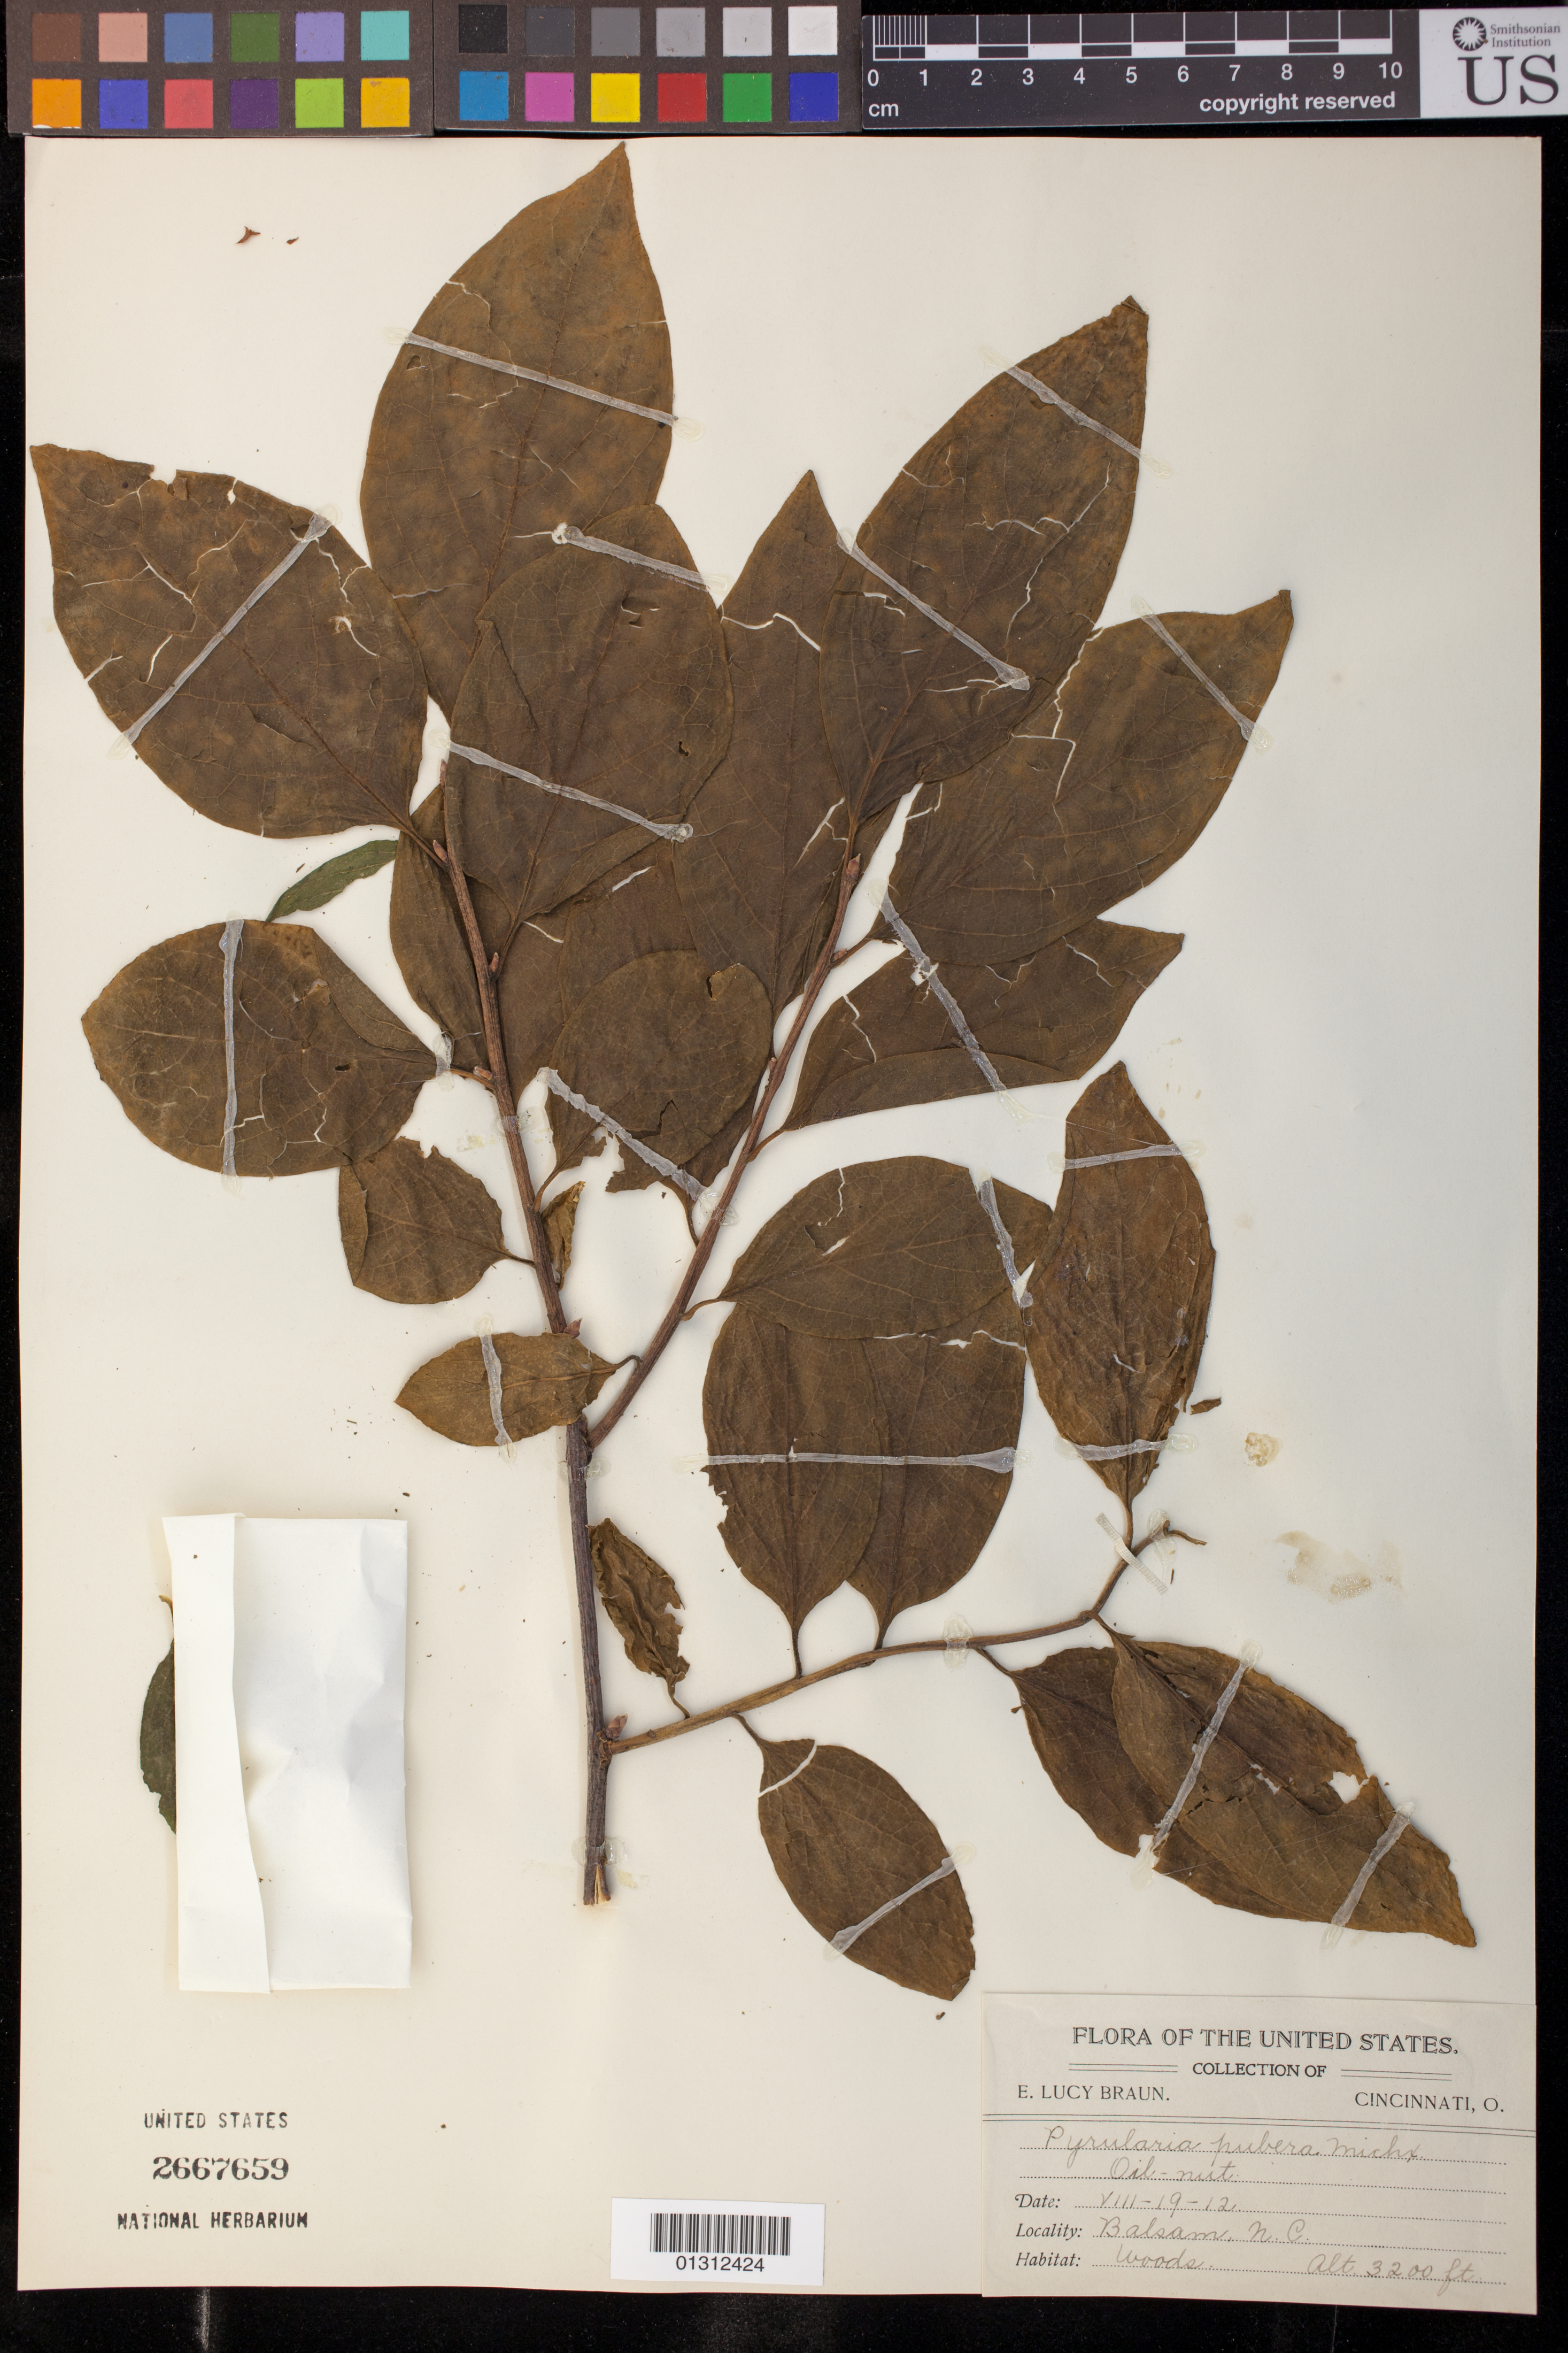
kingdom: Plantae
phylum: Tracheophyta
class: Magnoliopsida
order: Santalales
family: Cervantesiaceae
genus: Pyrularia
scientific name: Pyrularia pubera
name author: Michx.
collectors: E. L. Braun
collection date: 1912-08-19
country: United States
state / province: North Carolina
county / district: Jackson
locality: Balsam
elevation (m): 975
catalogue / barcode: US 2667659